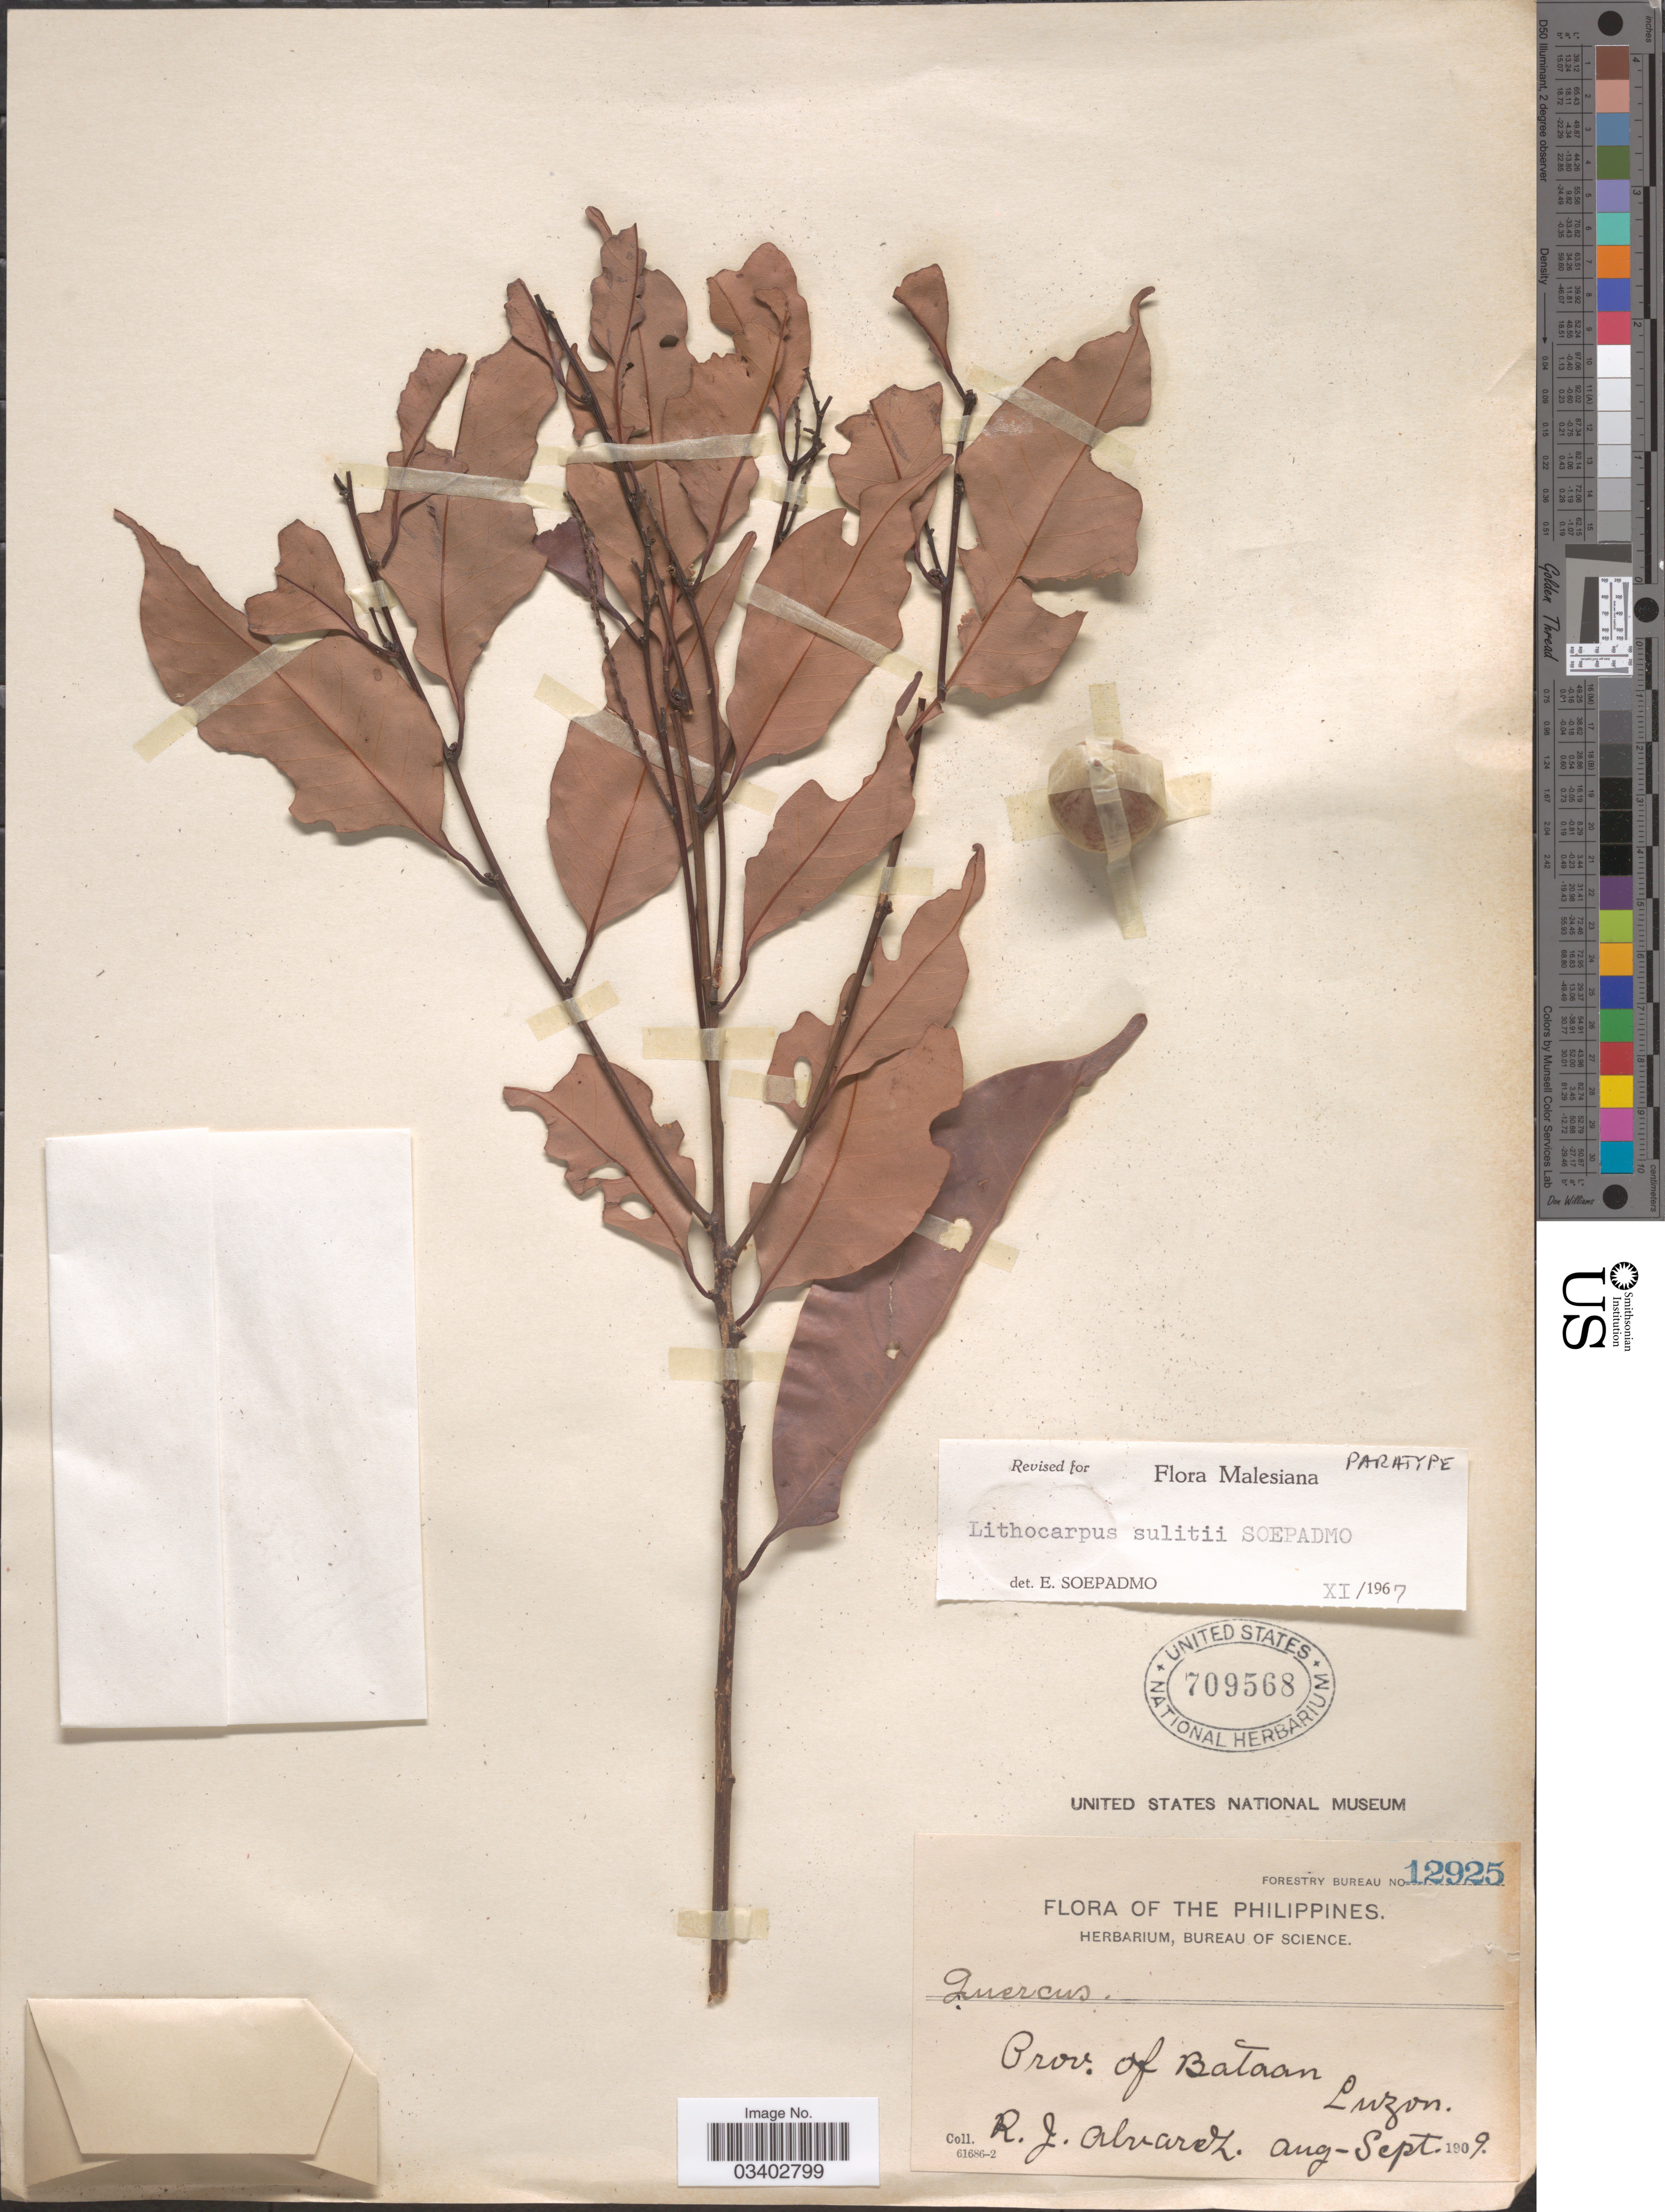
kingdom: Plantae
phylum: Tracheophyta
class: Magnoliopsida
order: Fagales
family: Fagaceae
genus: Lithocarpus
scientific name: Lithocarpus sulitii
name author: Soepadmo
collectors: R. Alvarez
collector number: Forestry Bureau 12925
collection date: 1909-08/1909-09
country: Philippines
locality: Prov. of Bataan, Luzon.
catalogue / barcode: US 709568